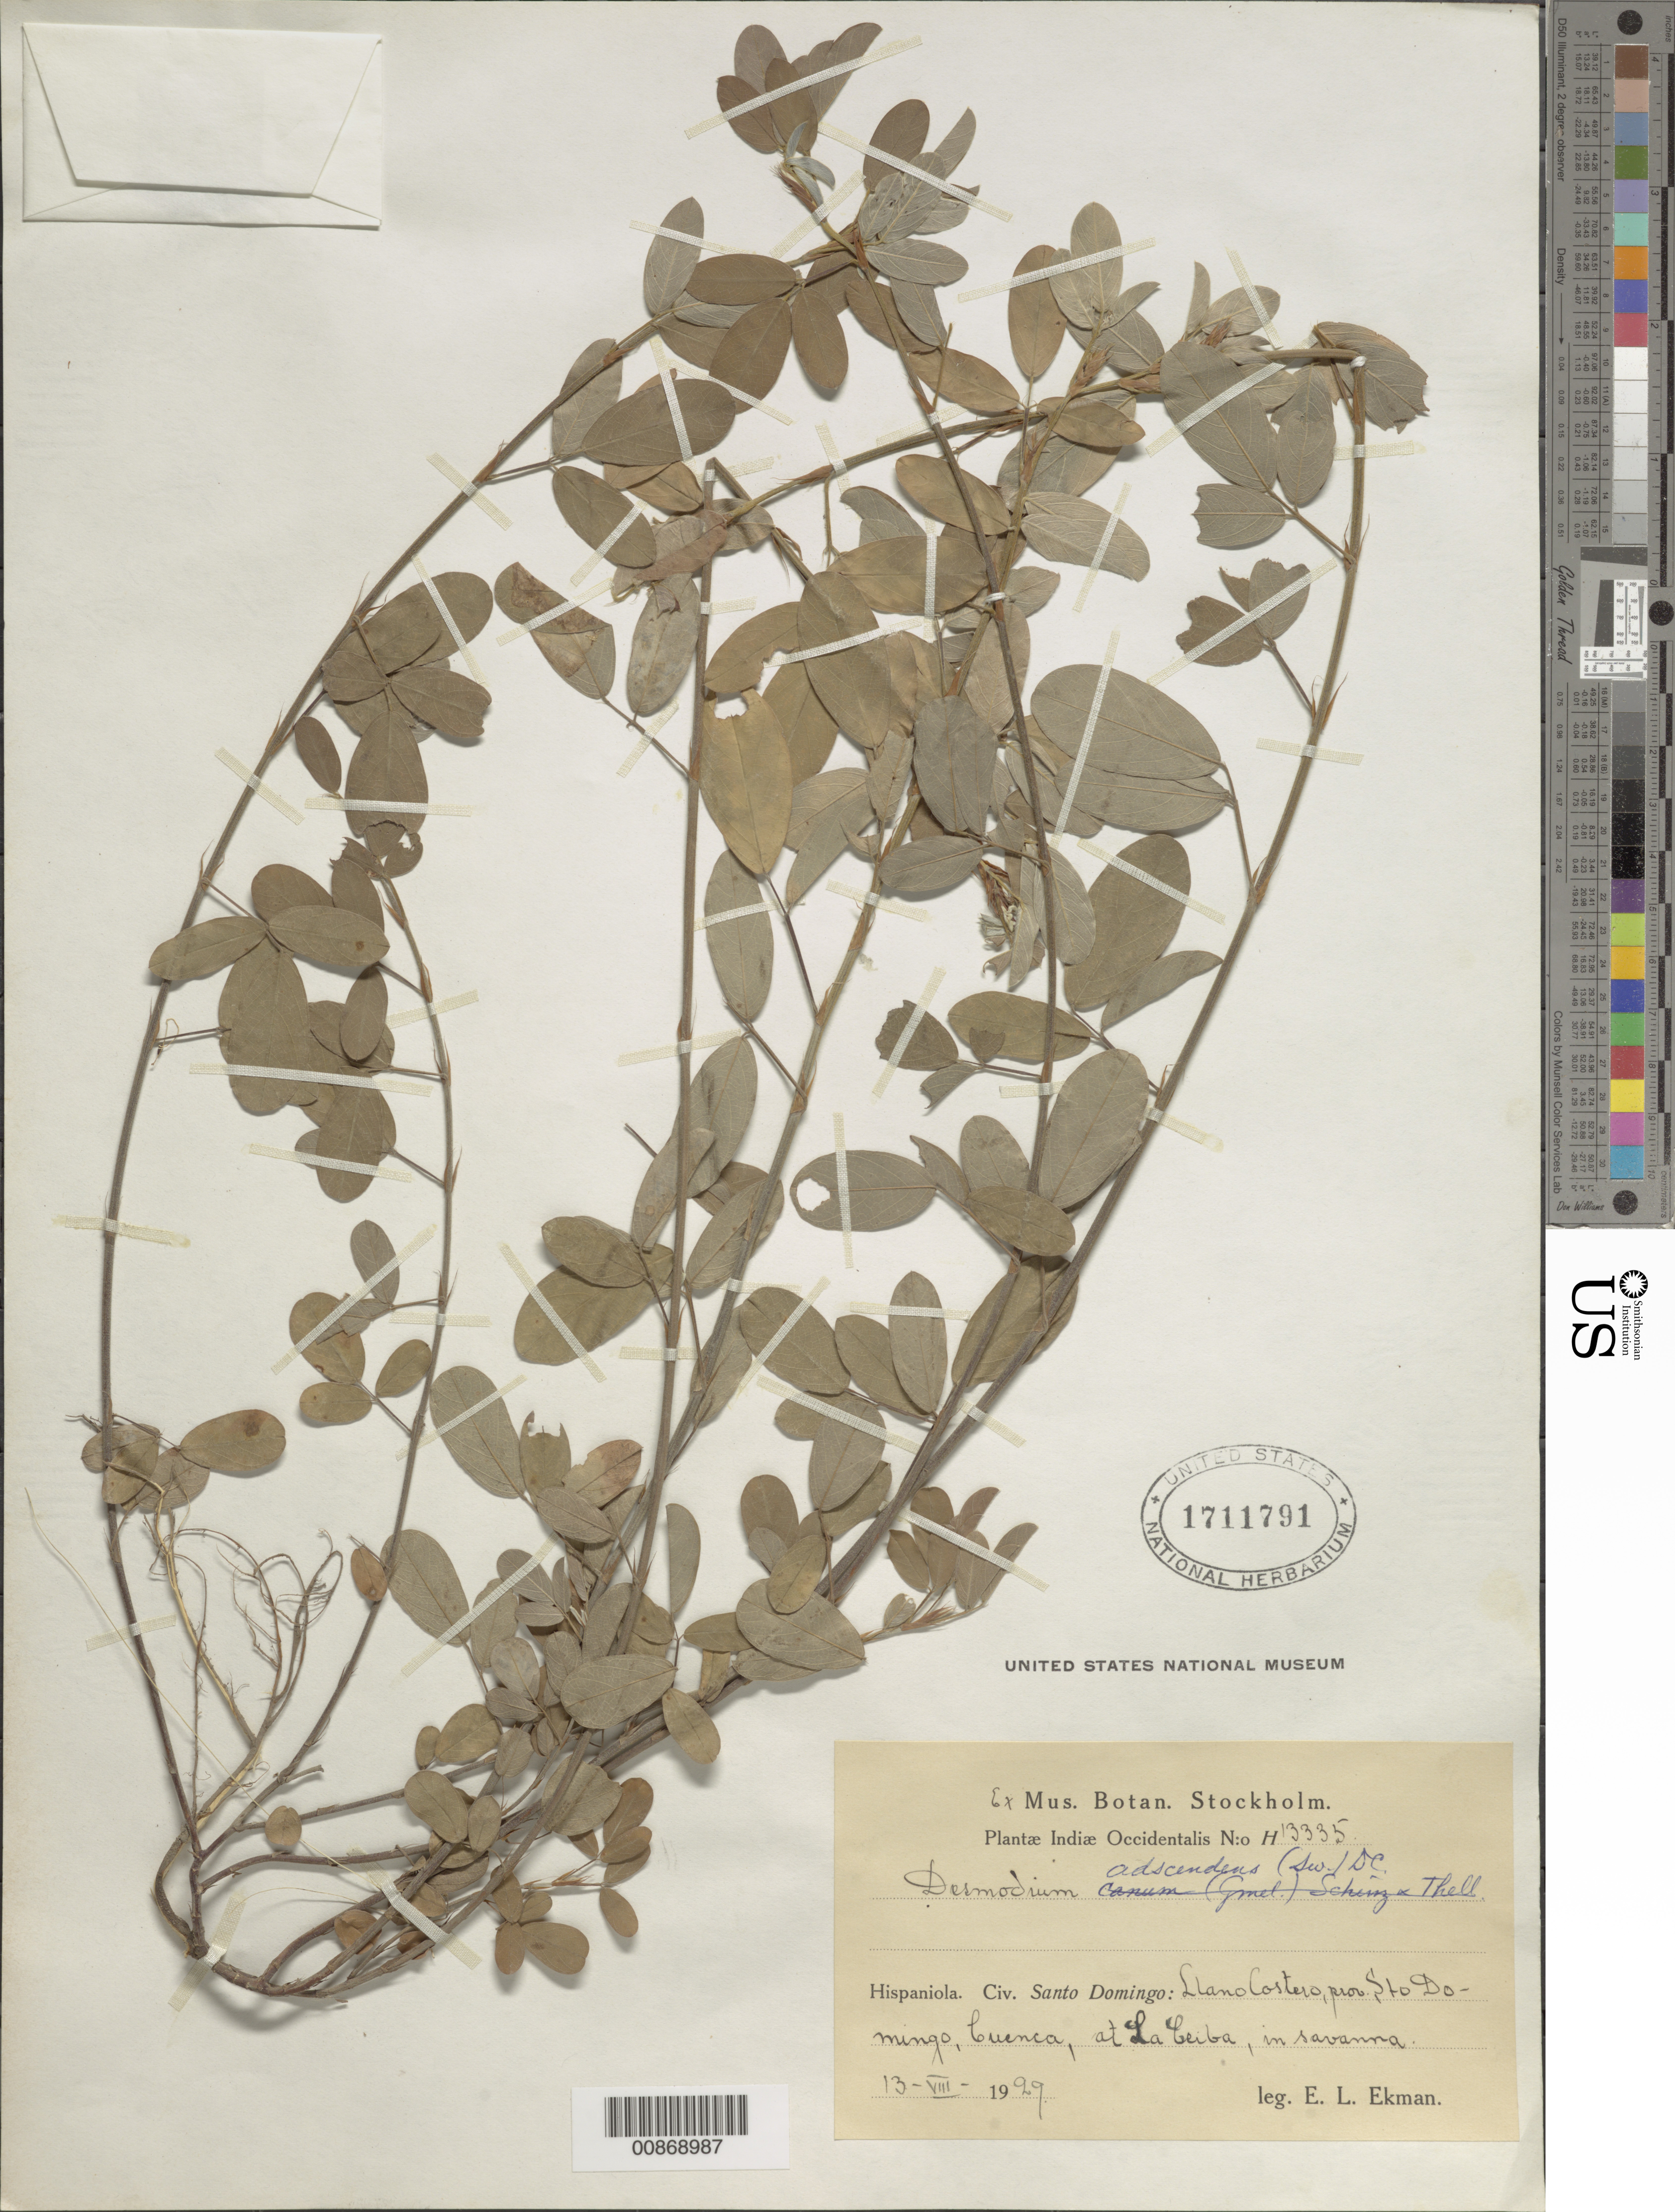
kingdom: Plantae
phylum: Tracheophyta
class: Magnoliopsida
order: Fabales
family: Fabaceae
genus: Grona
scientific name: Grona adscendens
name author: (Sw.) H. Ohashi & K. Ohashi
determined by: Strong, Mark T., (BOT), Smithsonian Institution - National Museum of Natural History (UNITED STATES)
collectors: E. L. Ekman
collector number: H 13335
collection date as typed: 13 Aug 1929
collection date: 1929-08-13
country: Dominican Republic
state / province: Distrito Nacional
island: Hispaniola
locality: Llano Costero, prov, Sto. Domingo (obsolete), Cuenca, at La Ceiba.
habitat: In savanna.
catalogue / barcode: US 1711791